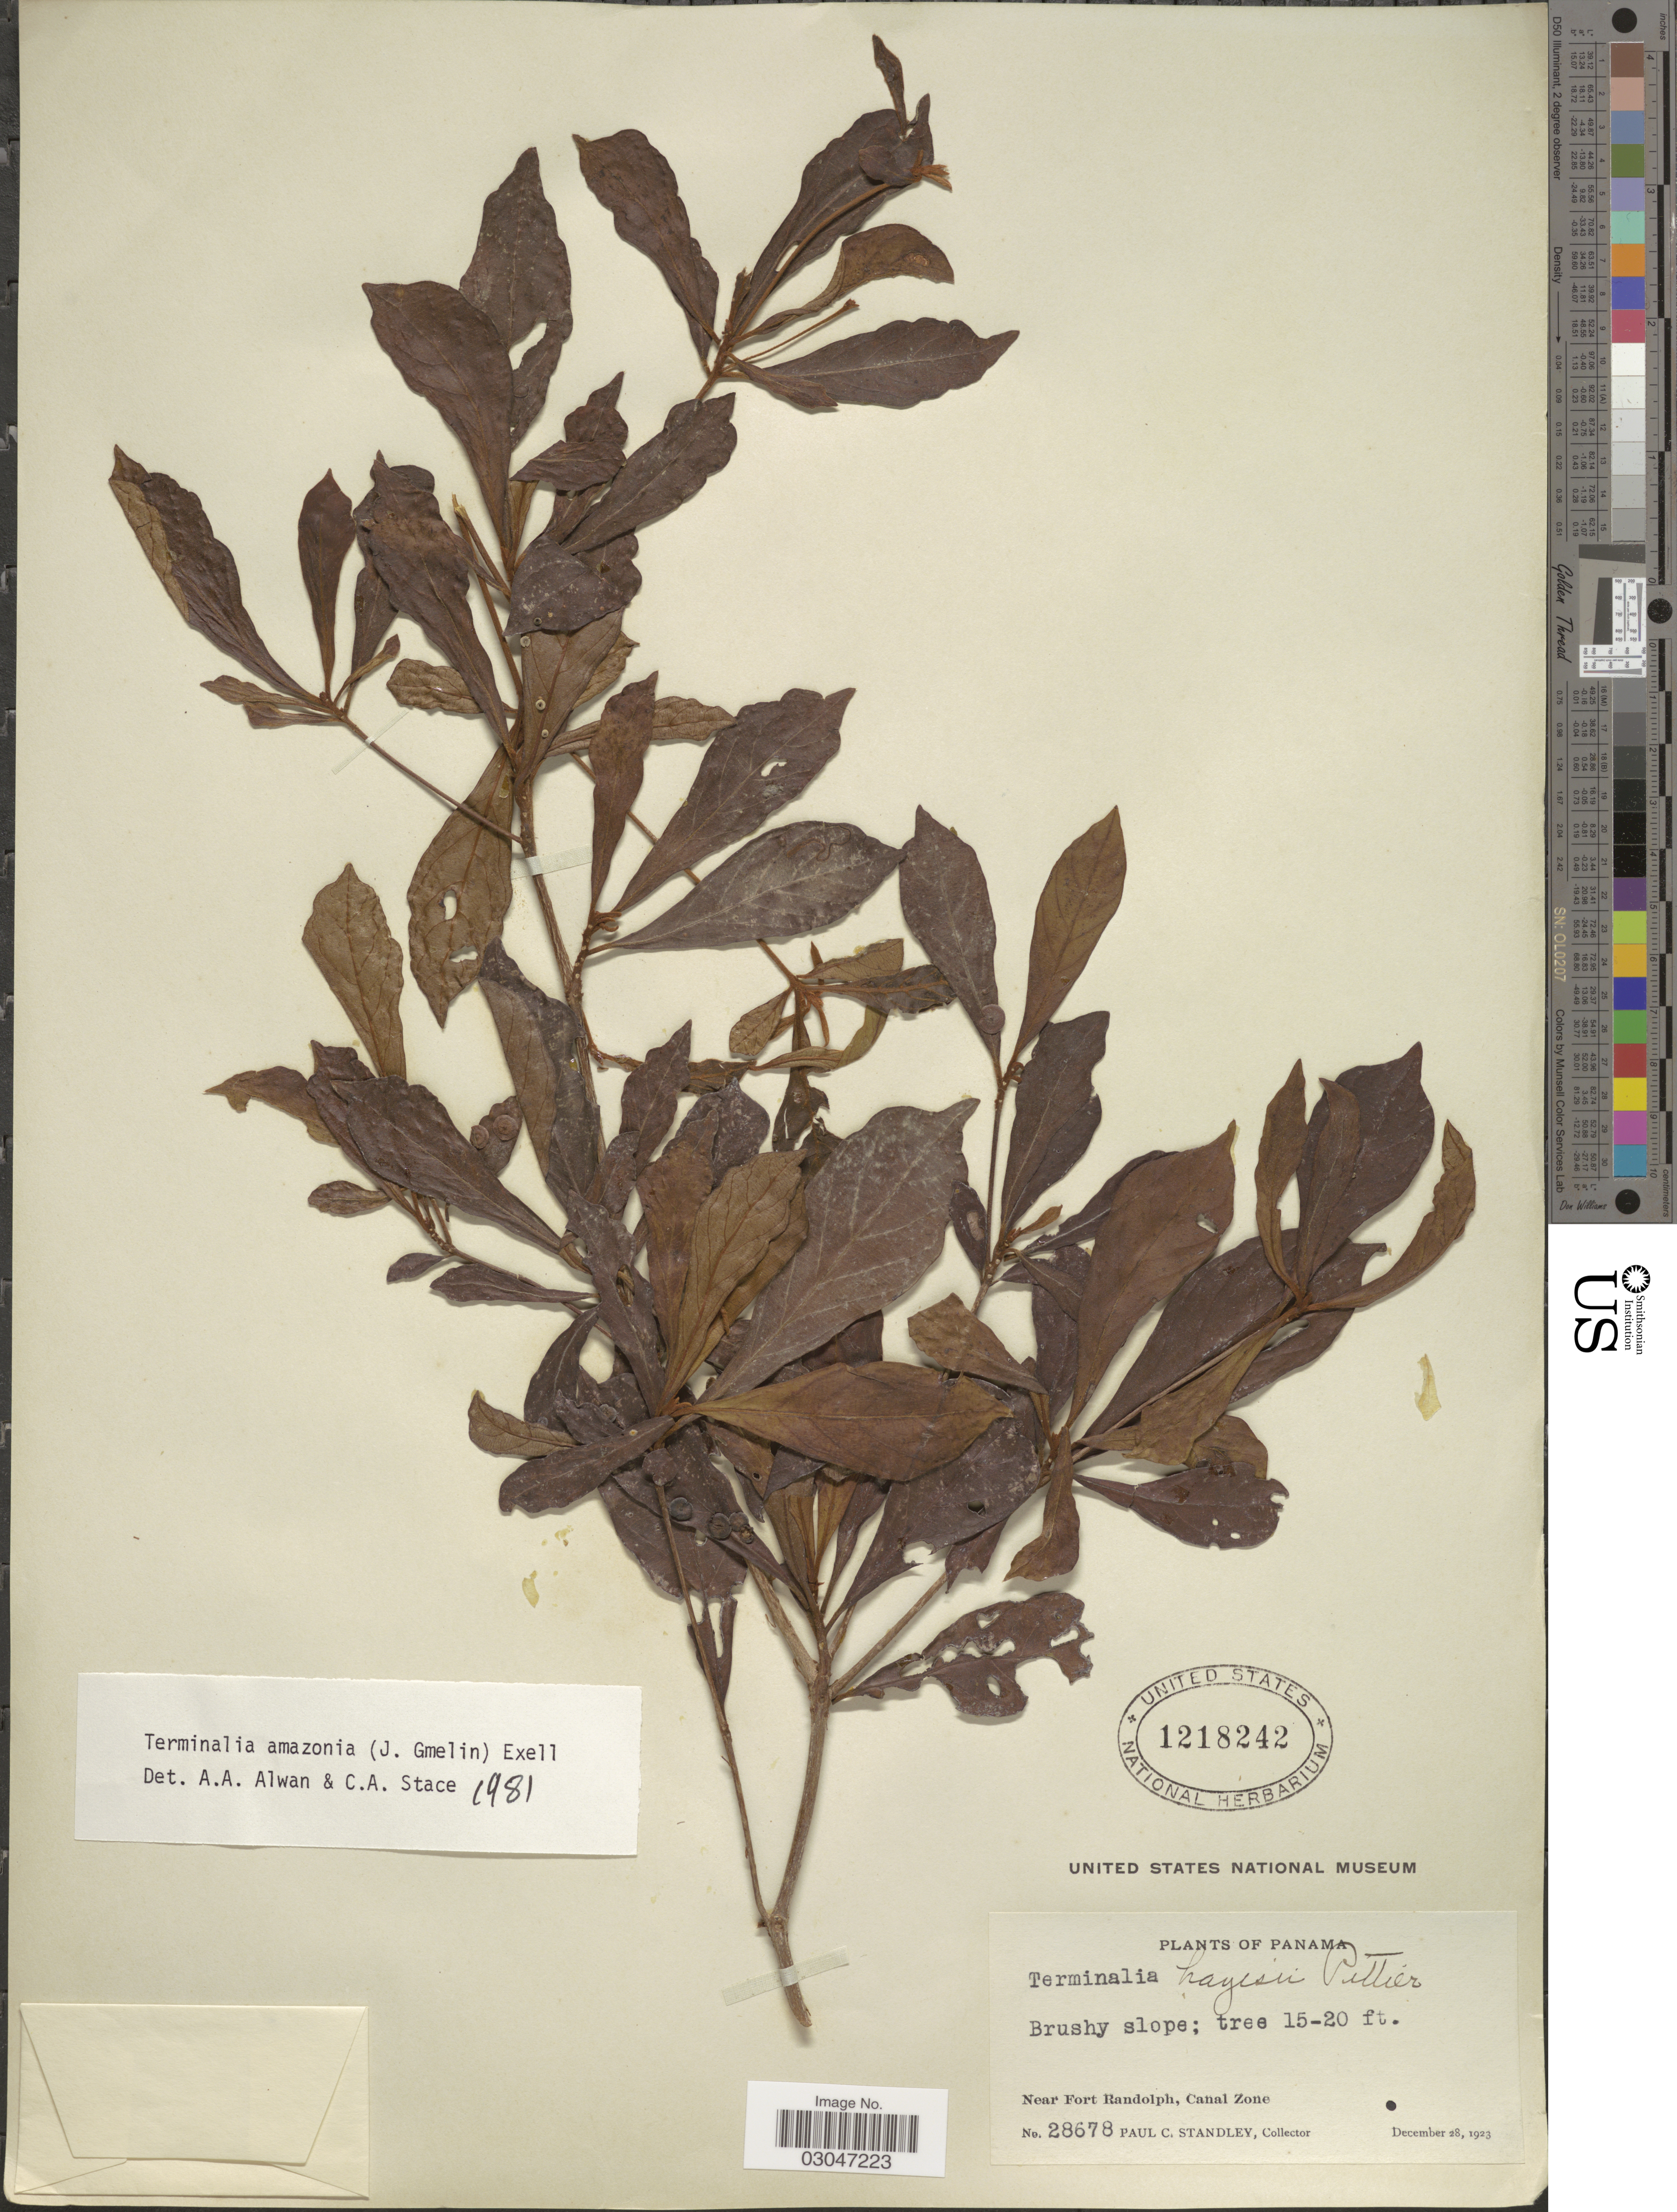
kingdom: Plantae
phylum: Tracheophyta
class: Magnoliopsida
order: Myrtales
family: Combretaceae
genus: Terminalia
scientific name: Terminalia amazonia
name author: (J.F. Gmel.) Exell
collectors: P. C. Standley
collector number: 28678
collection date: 1923-12-28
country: Panama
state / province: Colón / Panamá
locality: Near Fort Randolph, Canal Zone.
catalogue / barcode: US 1218242